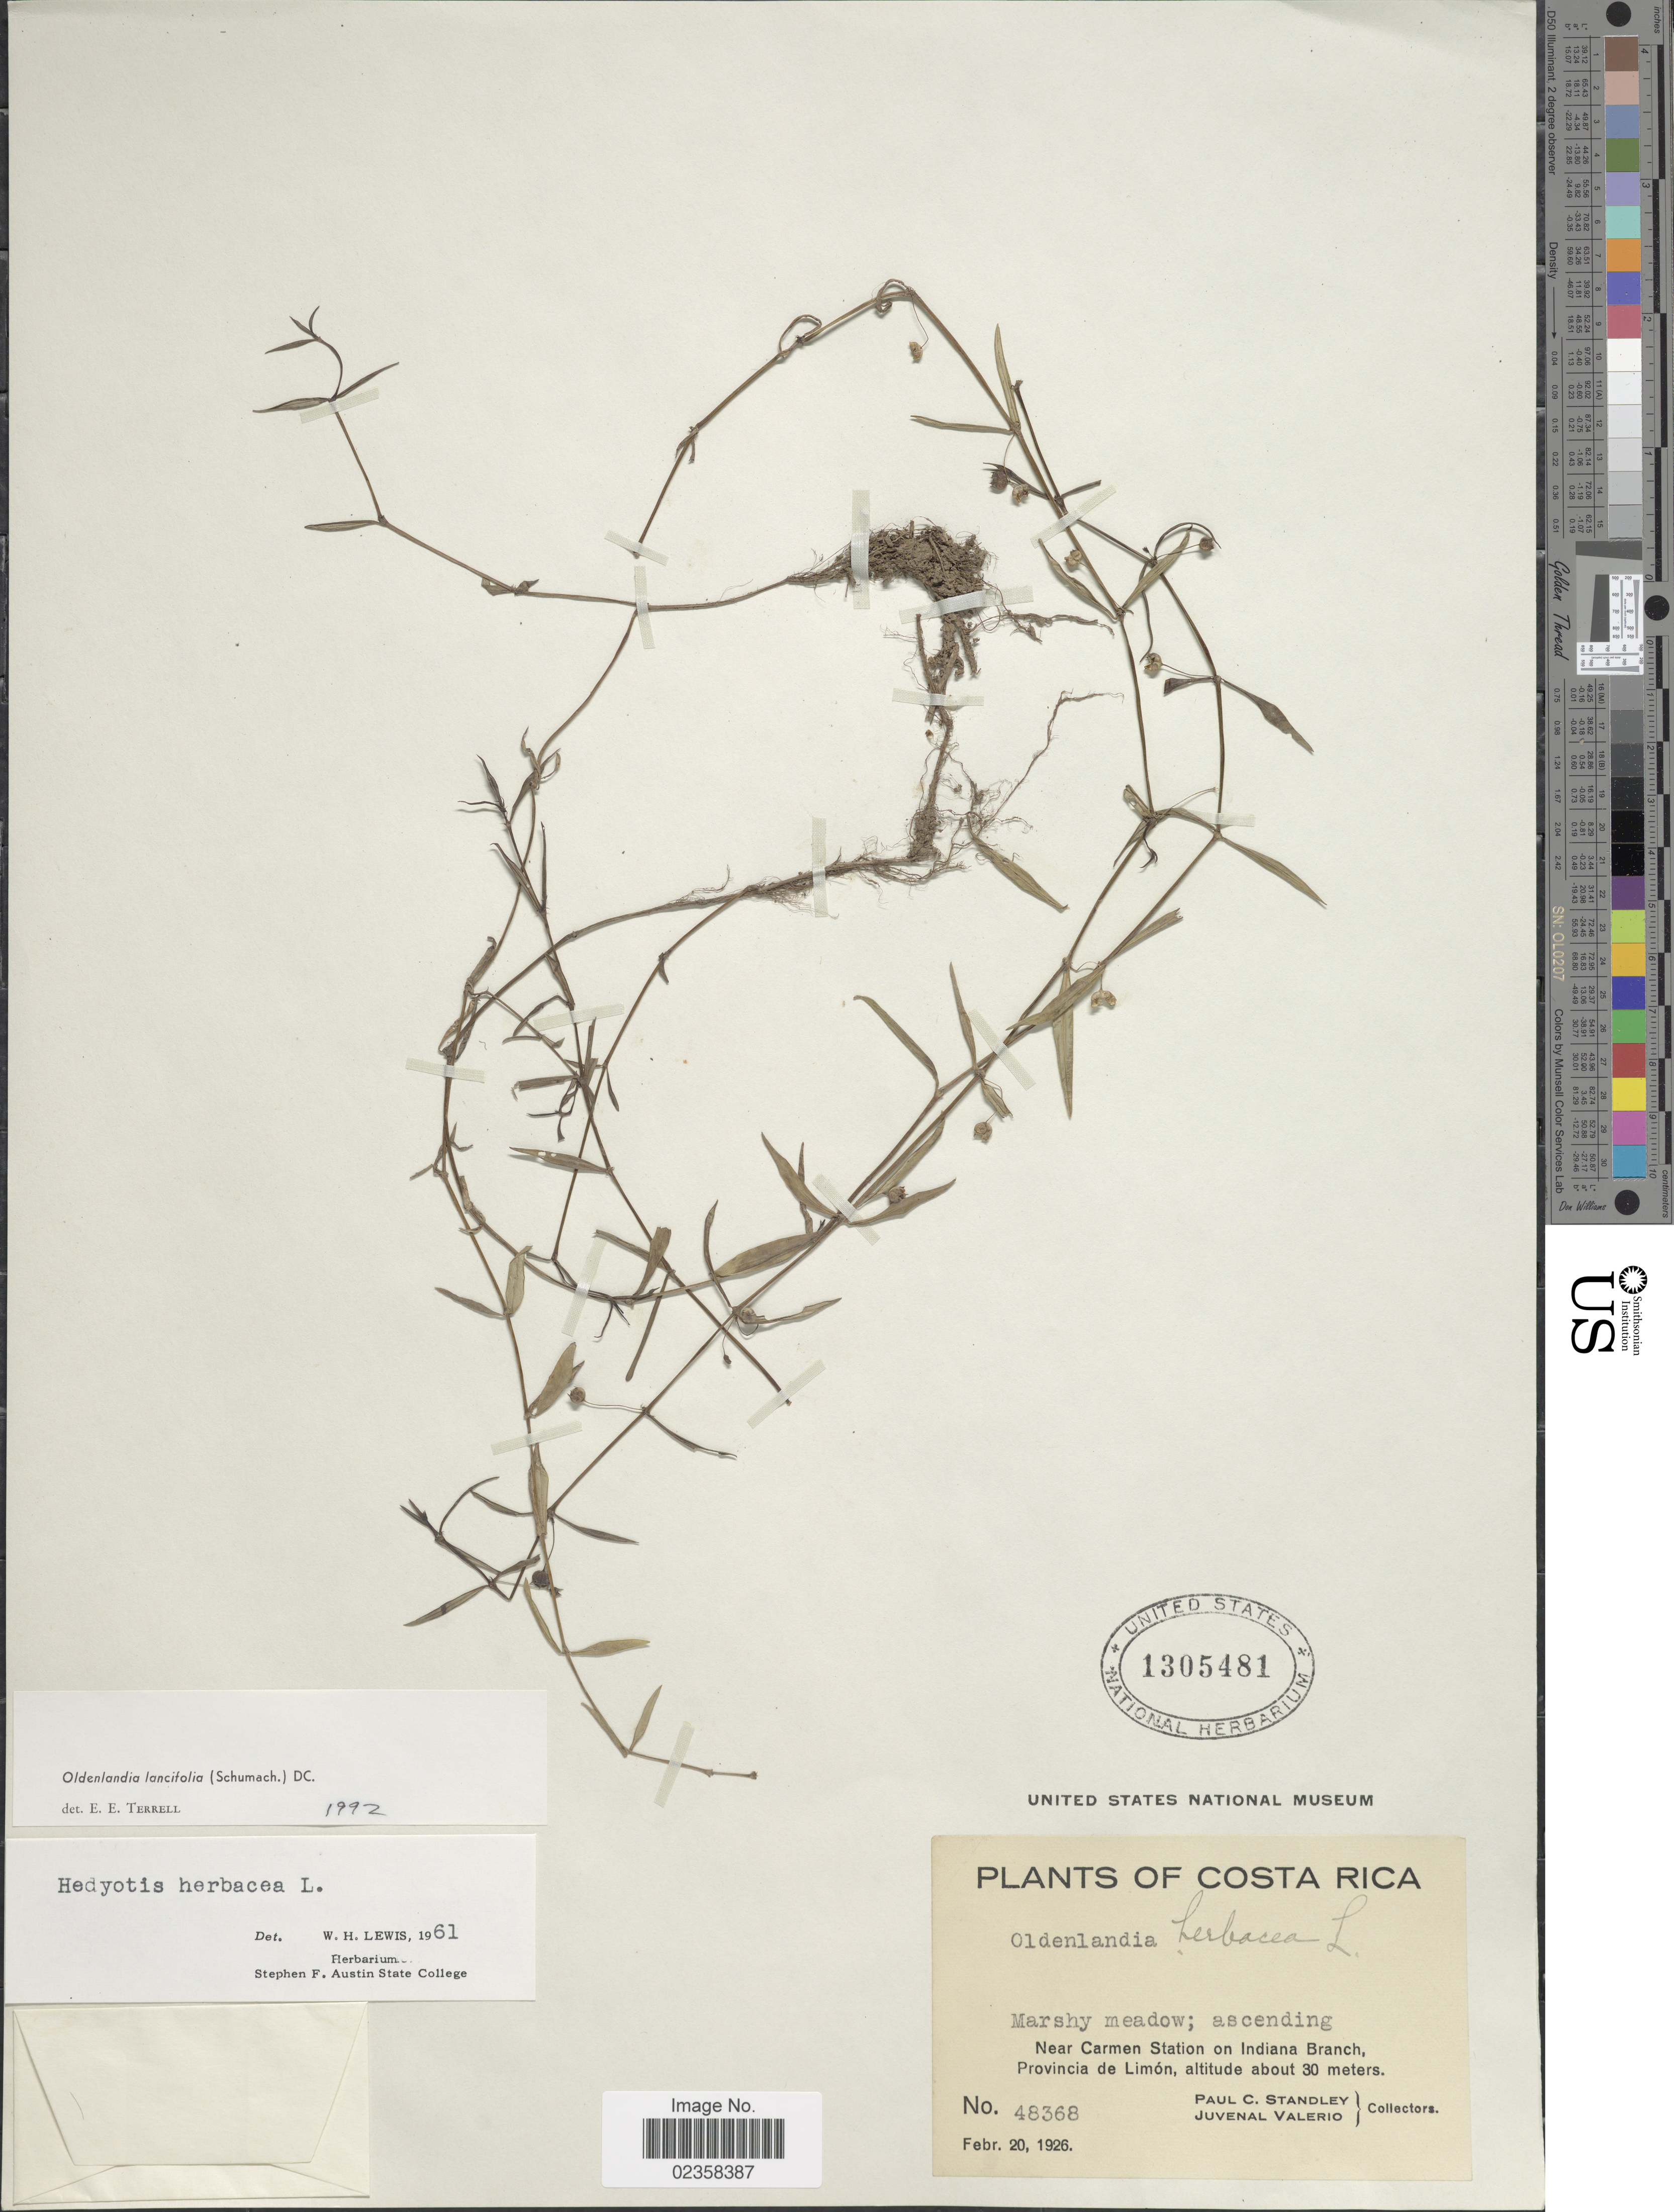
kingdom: Plantae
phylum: Tracheophyta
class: Magnoliopsida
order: Gentianales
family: Rubiaceae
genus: Oldenlandia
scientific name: Oldenlandia lancifolia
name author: (Schumach.) DC.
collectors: P. C. Standley & J. Valerio R.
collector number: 48368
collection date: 1926-02-20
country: Costa Rica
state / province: Limón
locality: Near Carmen Station on Indiana Branch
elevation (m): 30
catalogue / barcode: US 1305481